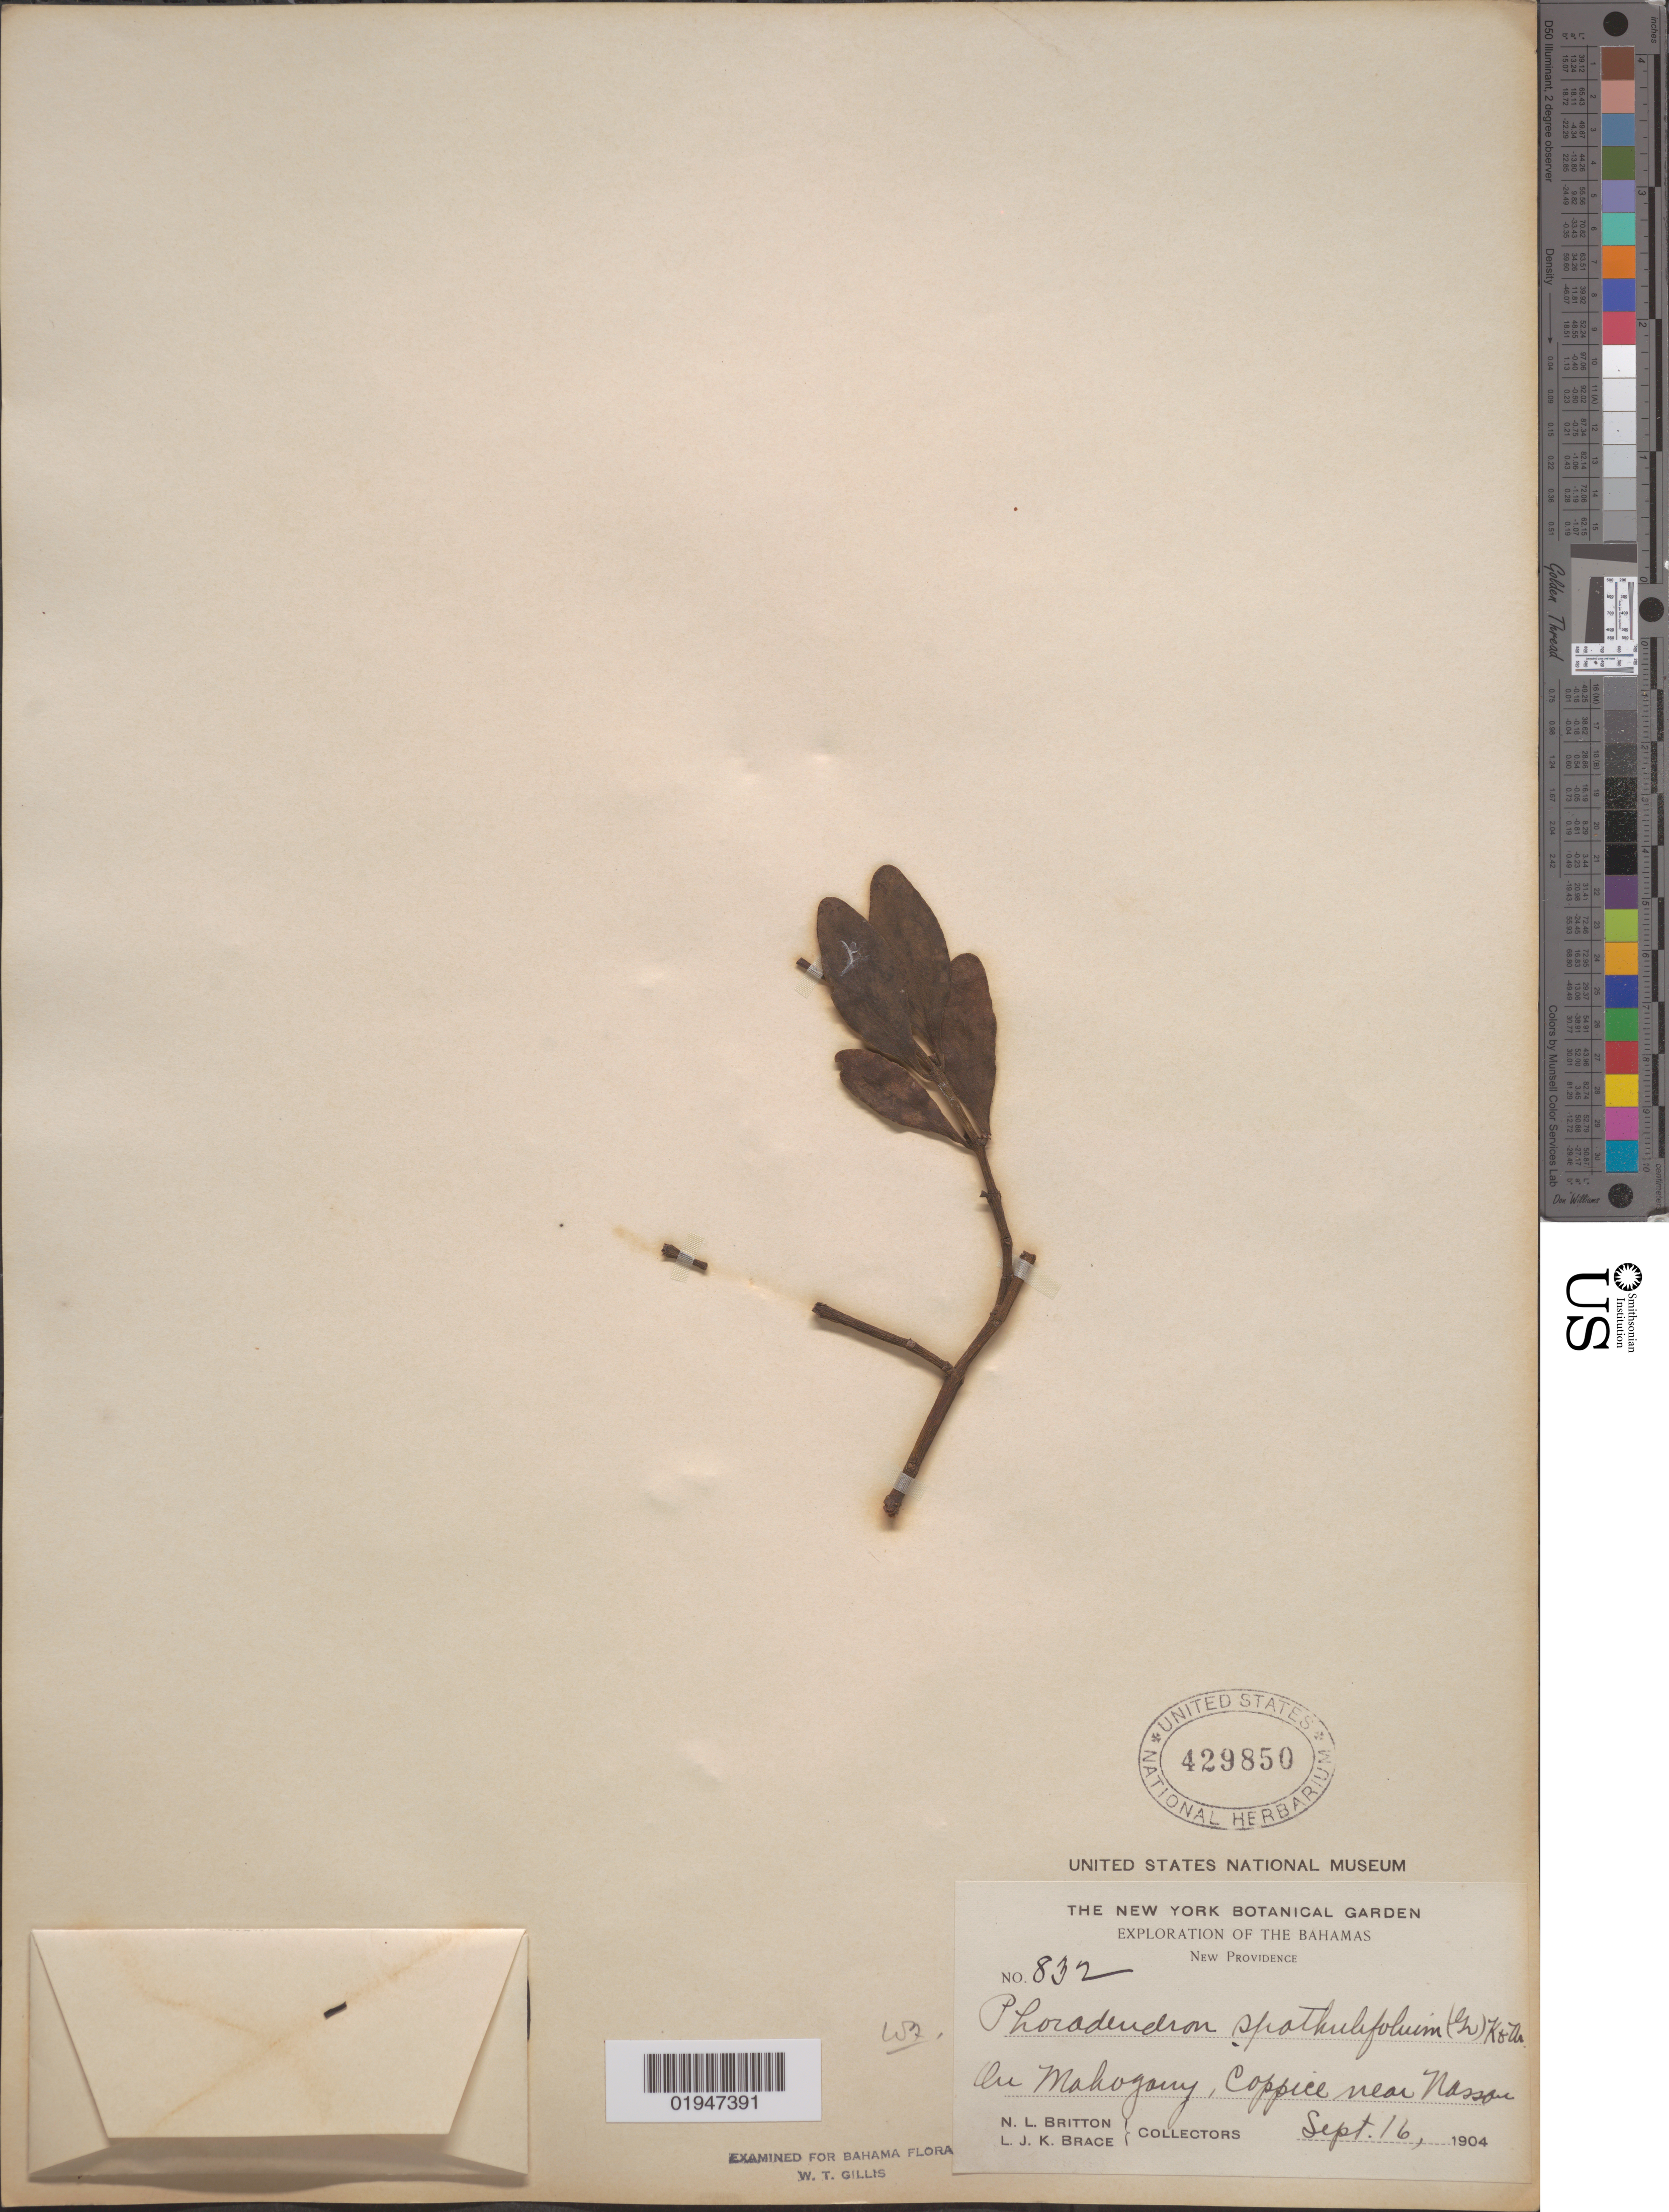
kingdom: Plantae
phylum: Tracheophyta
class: Magnoliopsida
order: Santalales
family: Viscaceae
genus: Phoradendron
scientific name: Phoradendron rubrum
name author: (L.) Griseb.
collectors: N. Britton & L. J. K. Brace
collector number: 832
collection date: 1904-09-16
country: Bahamas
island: New Providence I.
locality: New Providence, near Nassau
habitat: Coppice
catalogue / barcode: US 429850